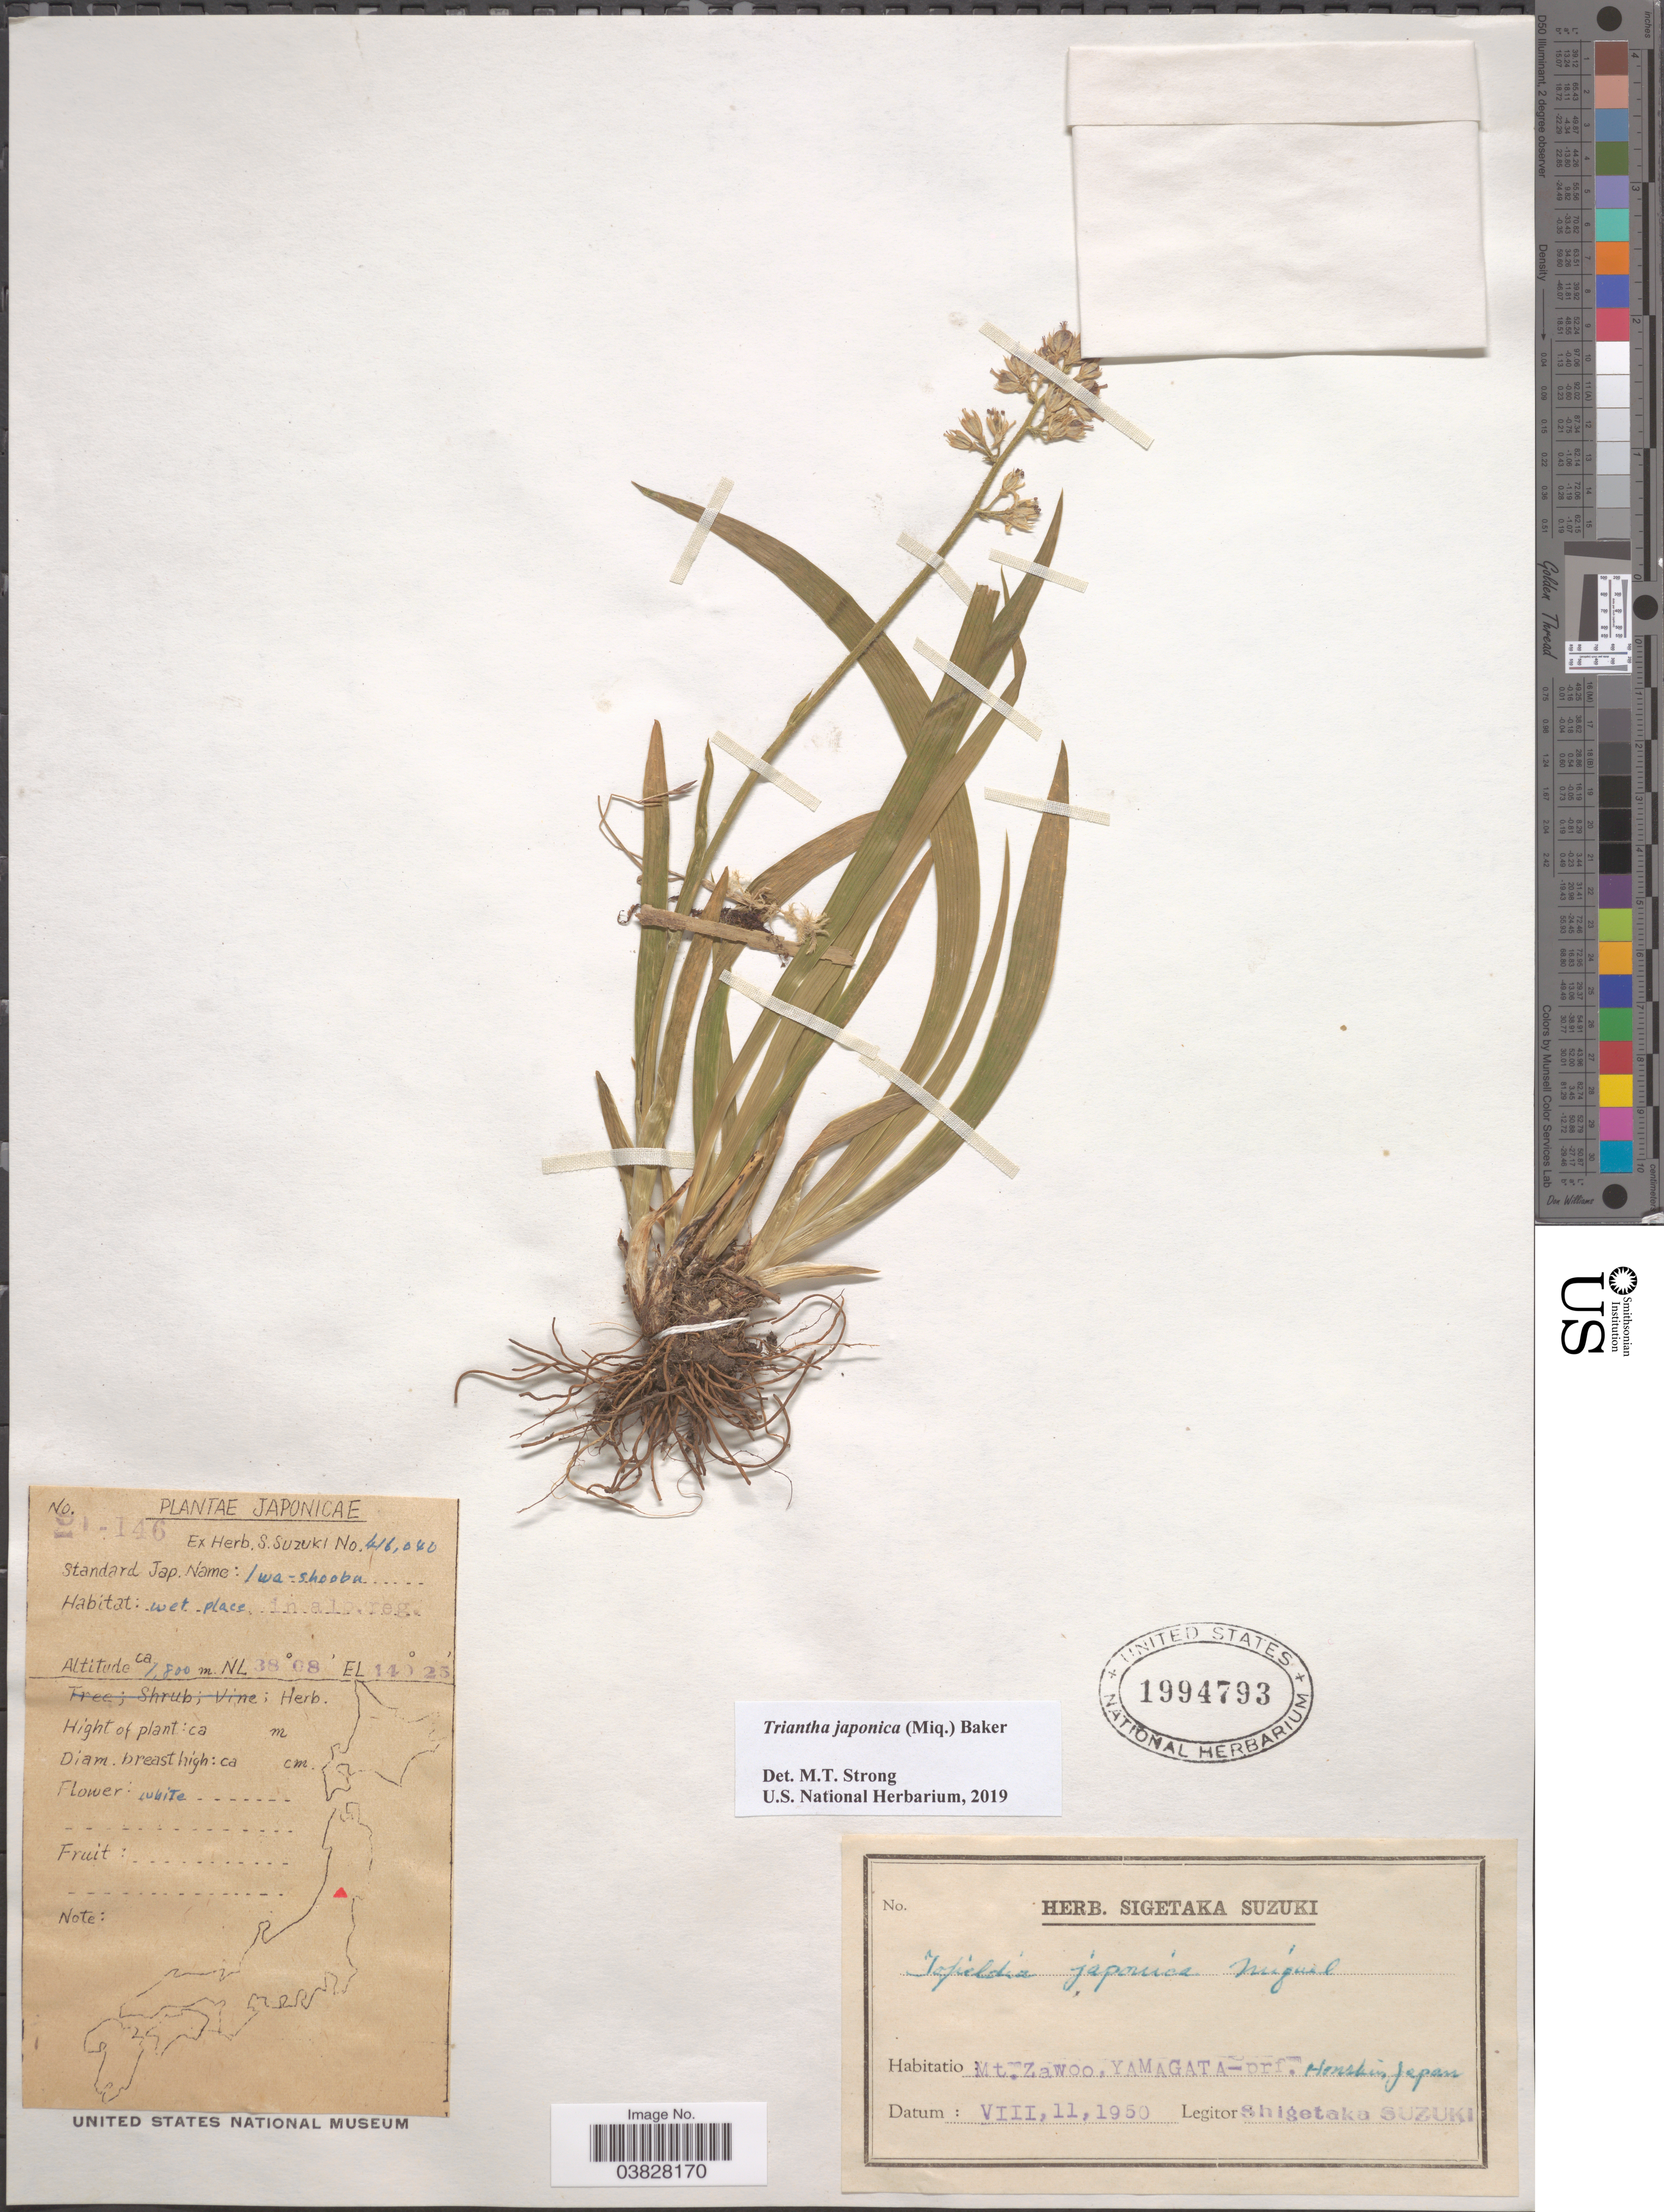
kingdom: Plantae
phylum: Tracheophyta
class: Liliopsida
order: Alismatales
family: Tofieldiaceae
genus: Triantha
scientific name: Triantha japonica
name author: Baker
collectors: S. Suzuki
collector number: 21-146*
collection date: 1950-08-11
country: Japan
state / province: Yamagata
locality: Mt. Zawoo, Yamagata-prf. Honshu.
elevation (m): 1800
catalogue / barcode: US 1994793